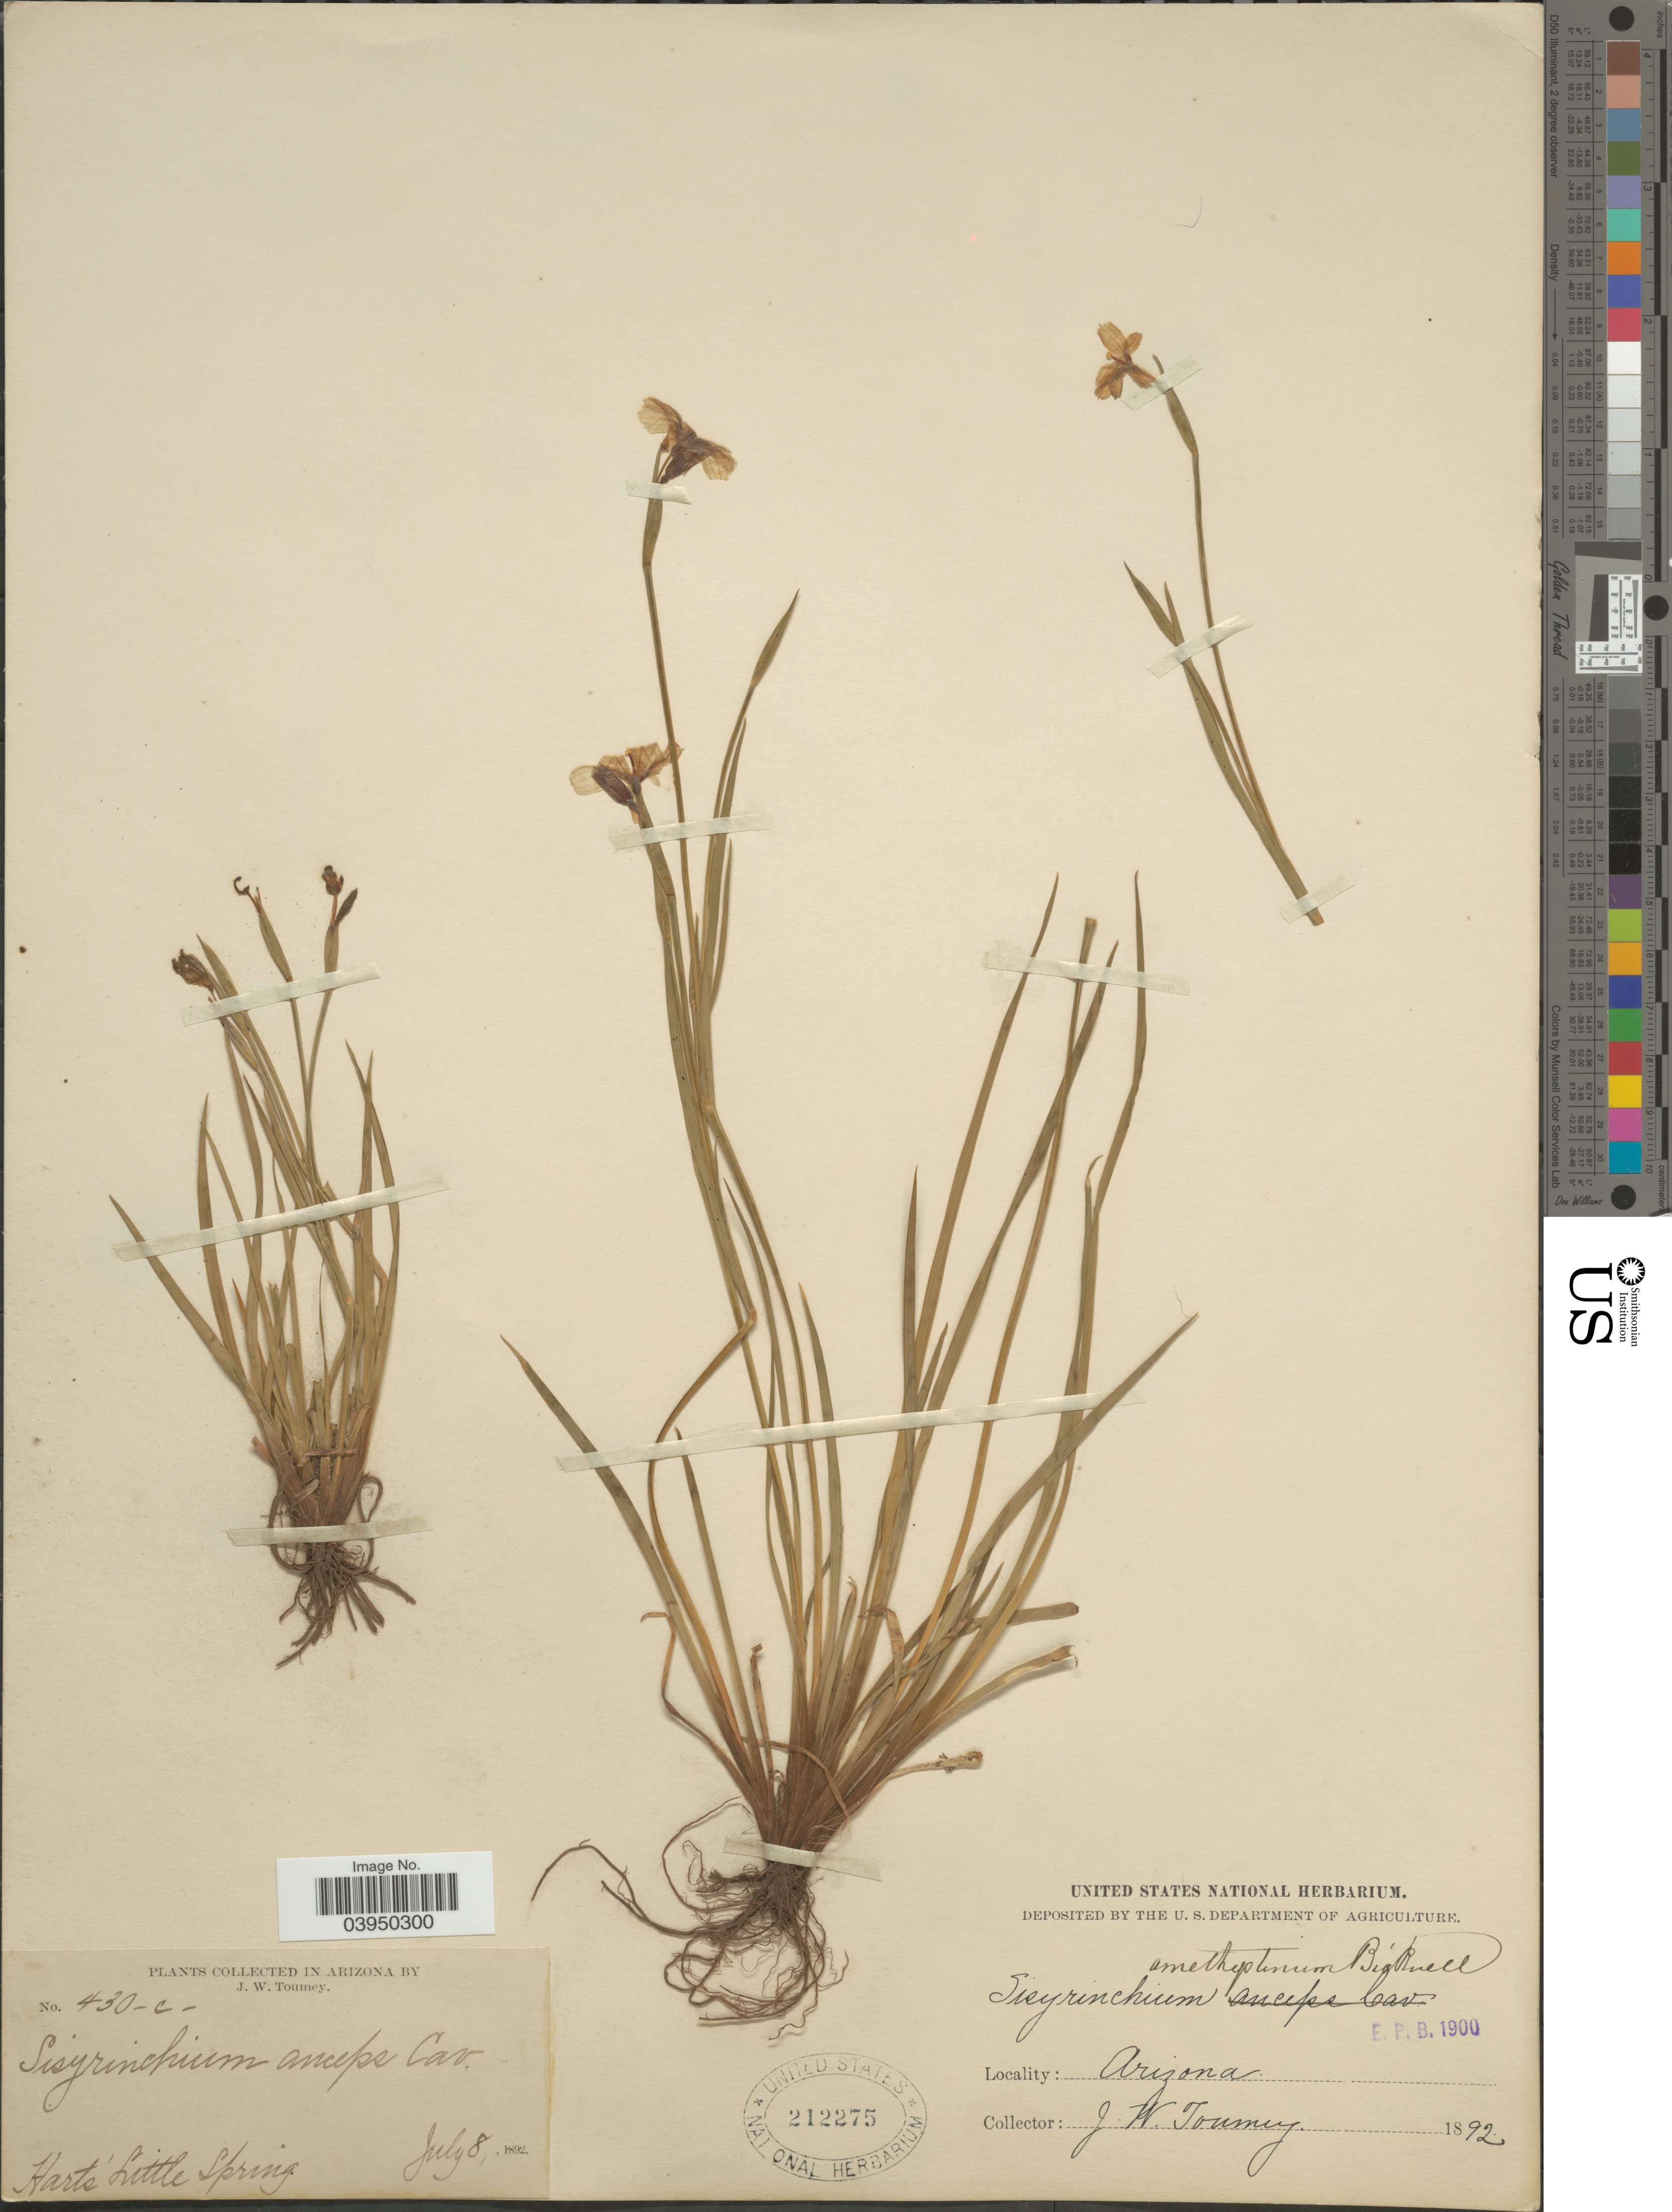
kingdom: Plantae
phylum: Tracheophyta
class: Liliopsida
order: Asparagales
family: Iridaceae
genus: Sisyrinchium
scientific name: Sisyrinchium amethystinum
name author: E.P. Bicknell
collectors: J. W. Toumey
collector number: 430-c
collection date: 1892-07-08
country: United States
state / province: Arizona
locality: Hart's Little Spring.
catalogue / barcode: US 212275